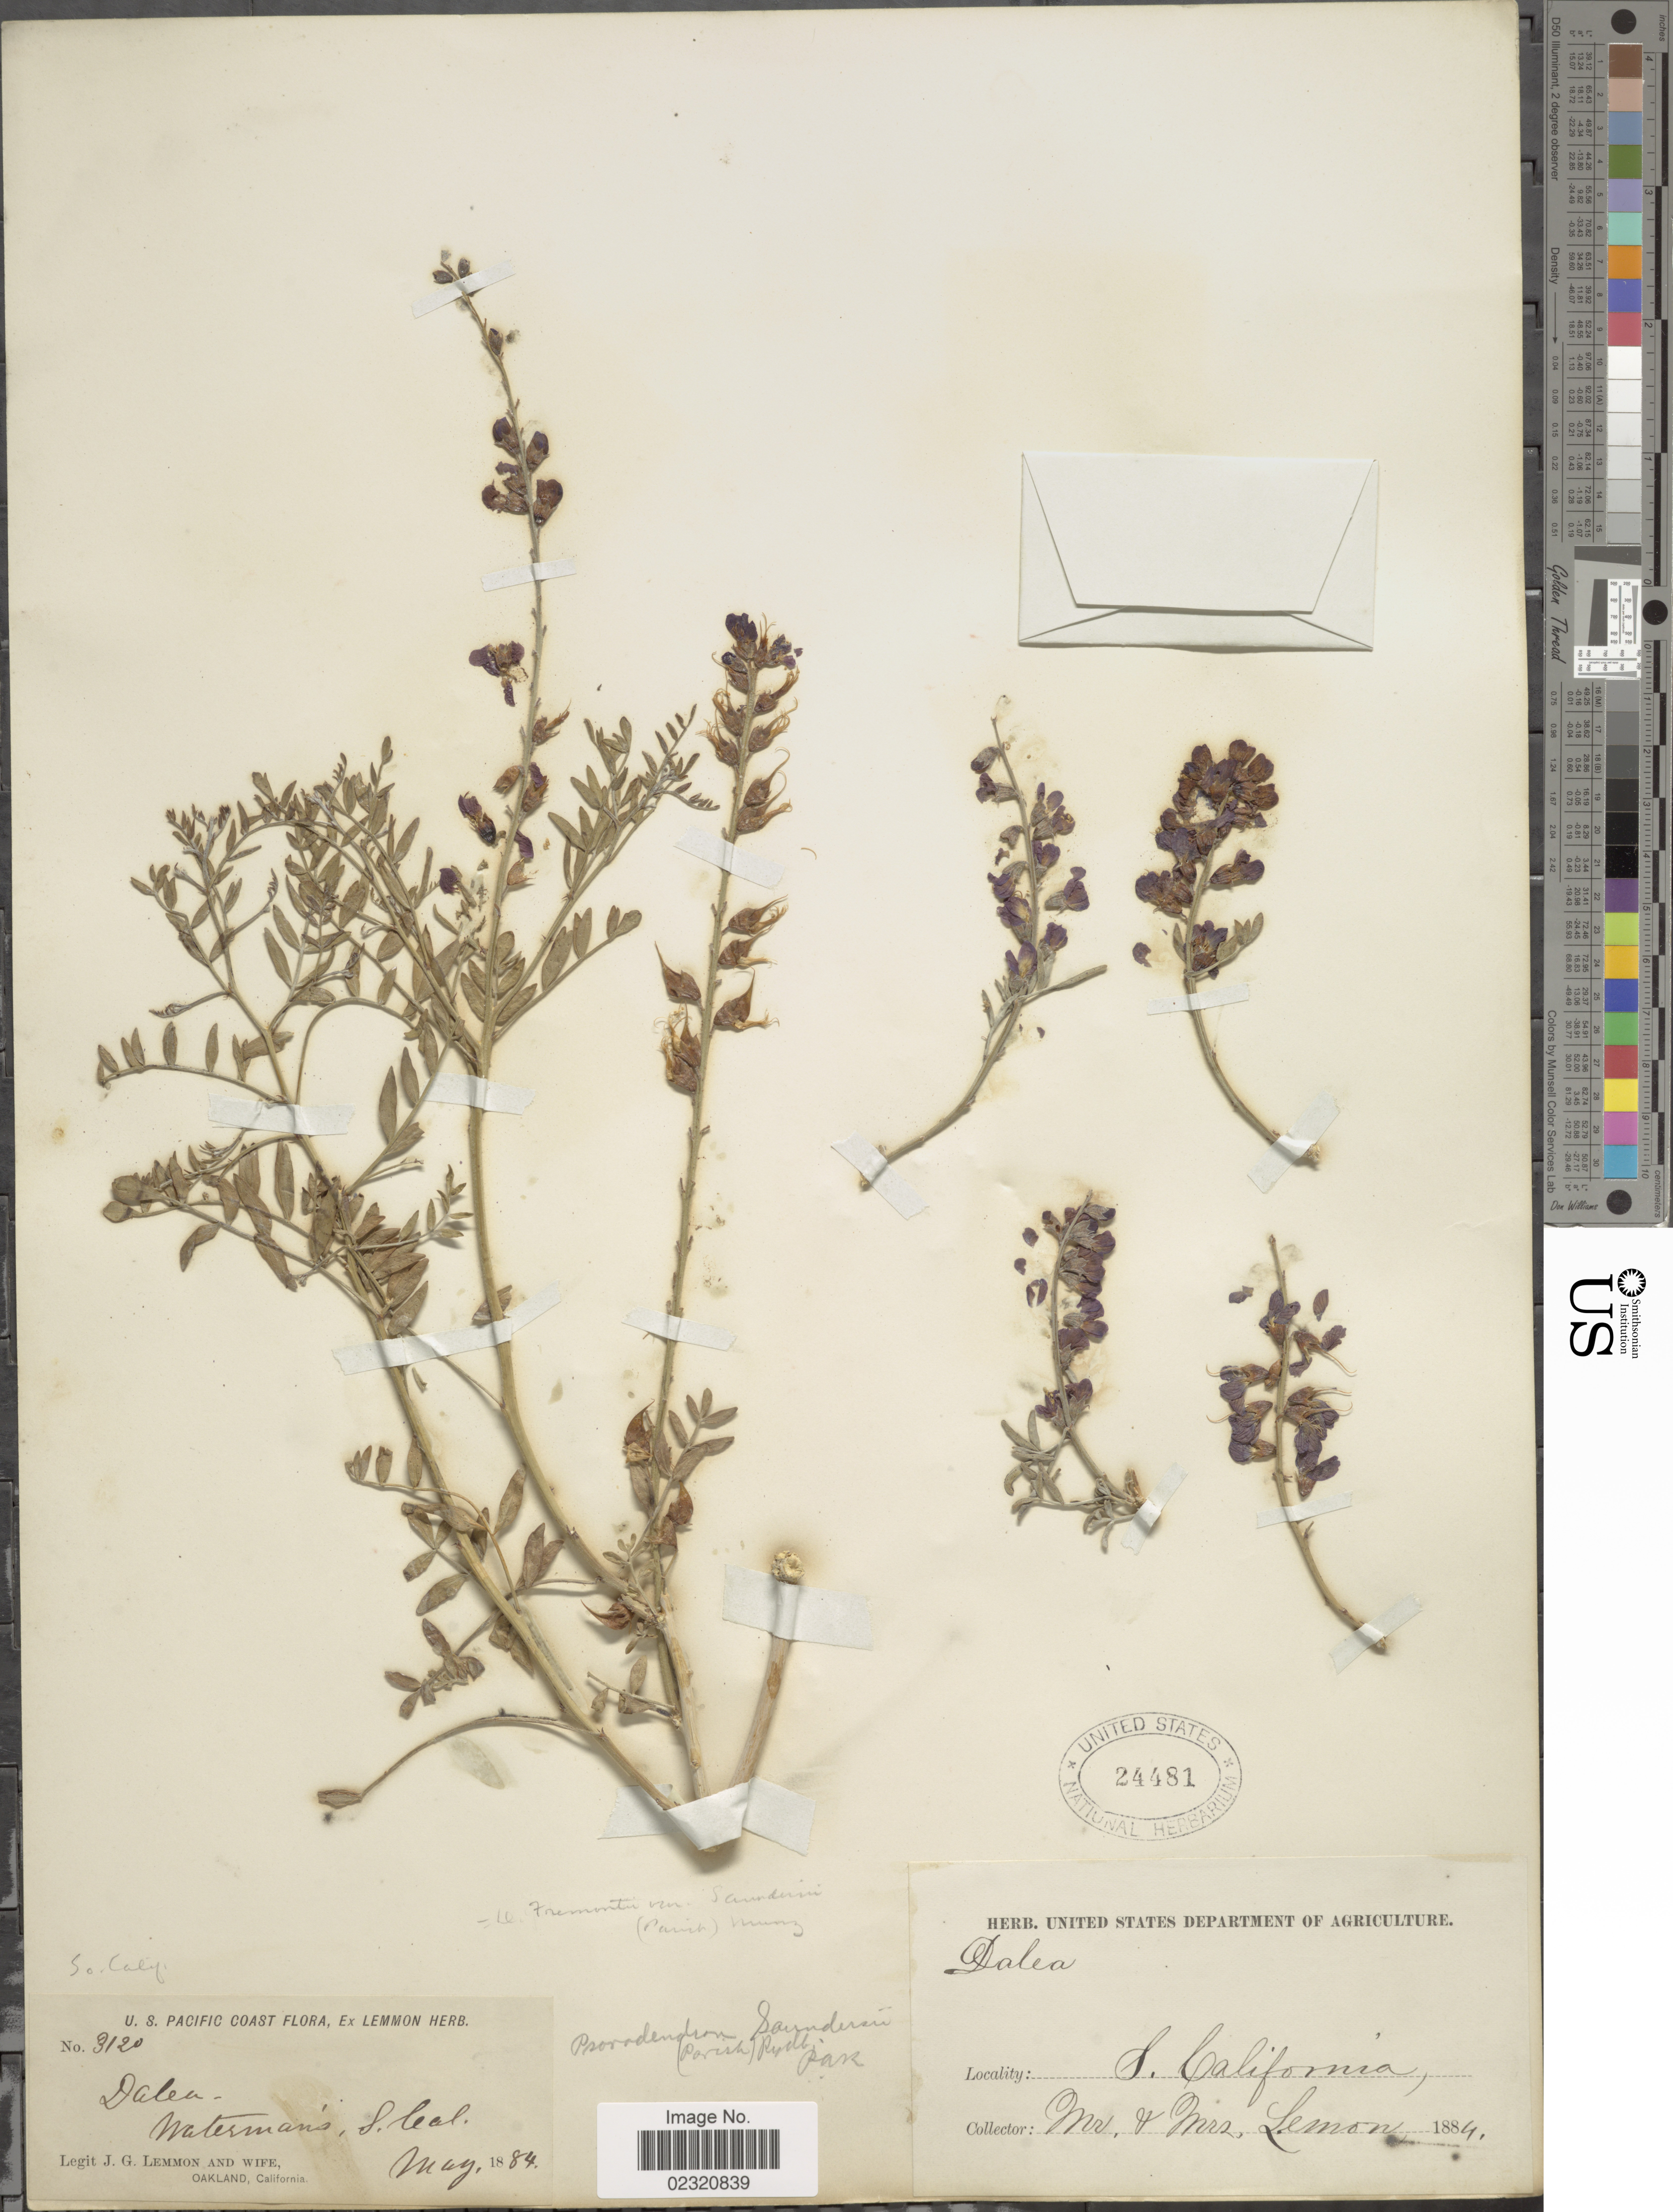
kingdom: Plantae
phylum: Tracheophyta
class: Magnoliopsida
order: Fabales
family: Fabaceae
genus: Psorothamnus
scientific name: Psorothamnus arborescens var. minutifolius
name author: (Parish) Barneby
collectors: J. Lemmon & Mrs. J. G. Lemmon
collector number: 3120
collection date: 1884-05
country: United States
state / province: California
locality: Watermans, S. California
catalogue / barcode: US 24481